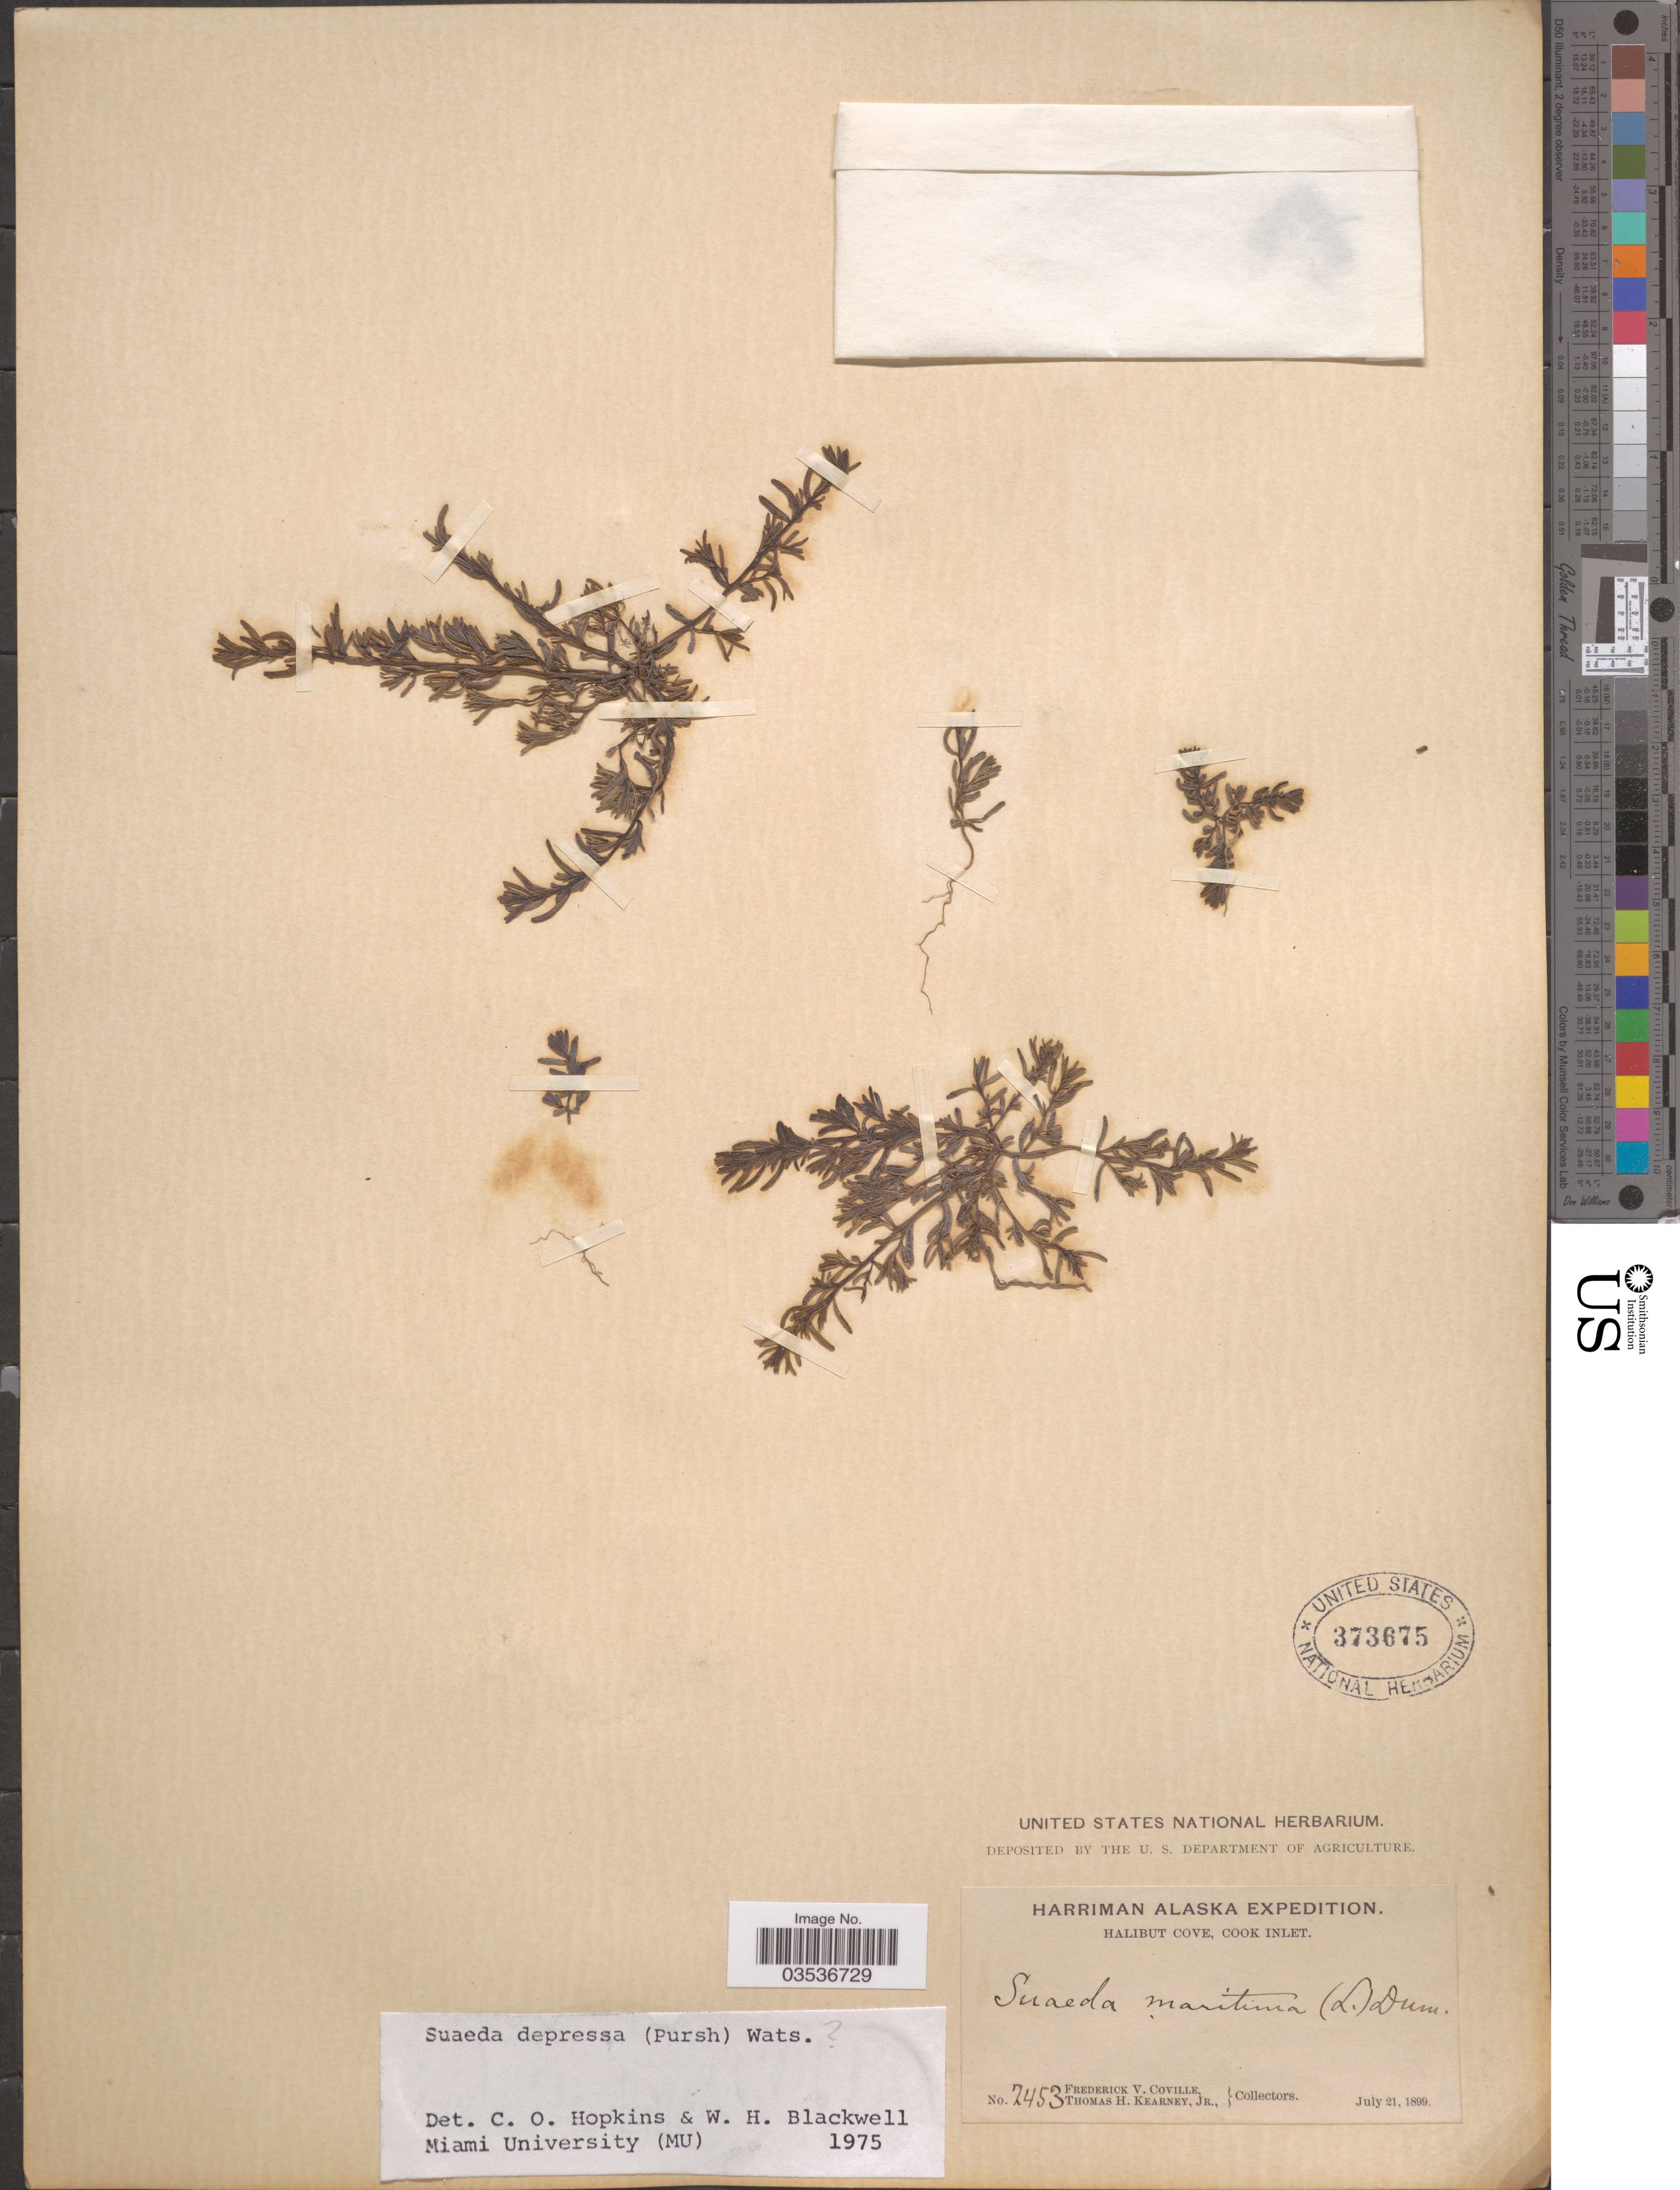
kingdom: Plantae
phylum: Tracheophyta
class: Magnoliopsida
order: Caryophyllales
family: Amaranthaceae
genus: Suaeda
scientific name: Suaeda depressa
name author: (Pursh) S. Watson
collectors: F. V. Coville & T. H. Kearney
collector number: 2453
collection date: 1899-07-21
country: United States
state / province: Alaska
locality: Halibut Cove, Cook Inlet.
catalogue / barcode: US 373675